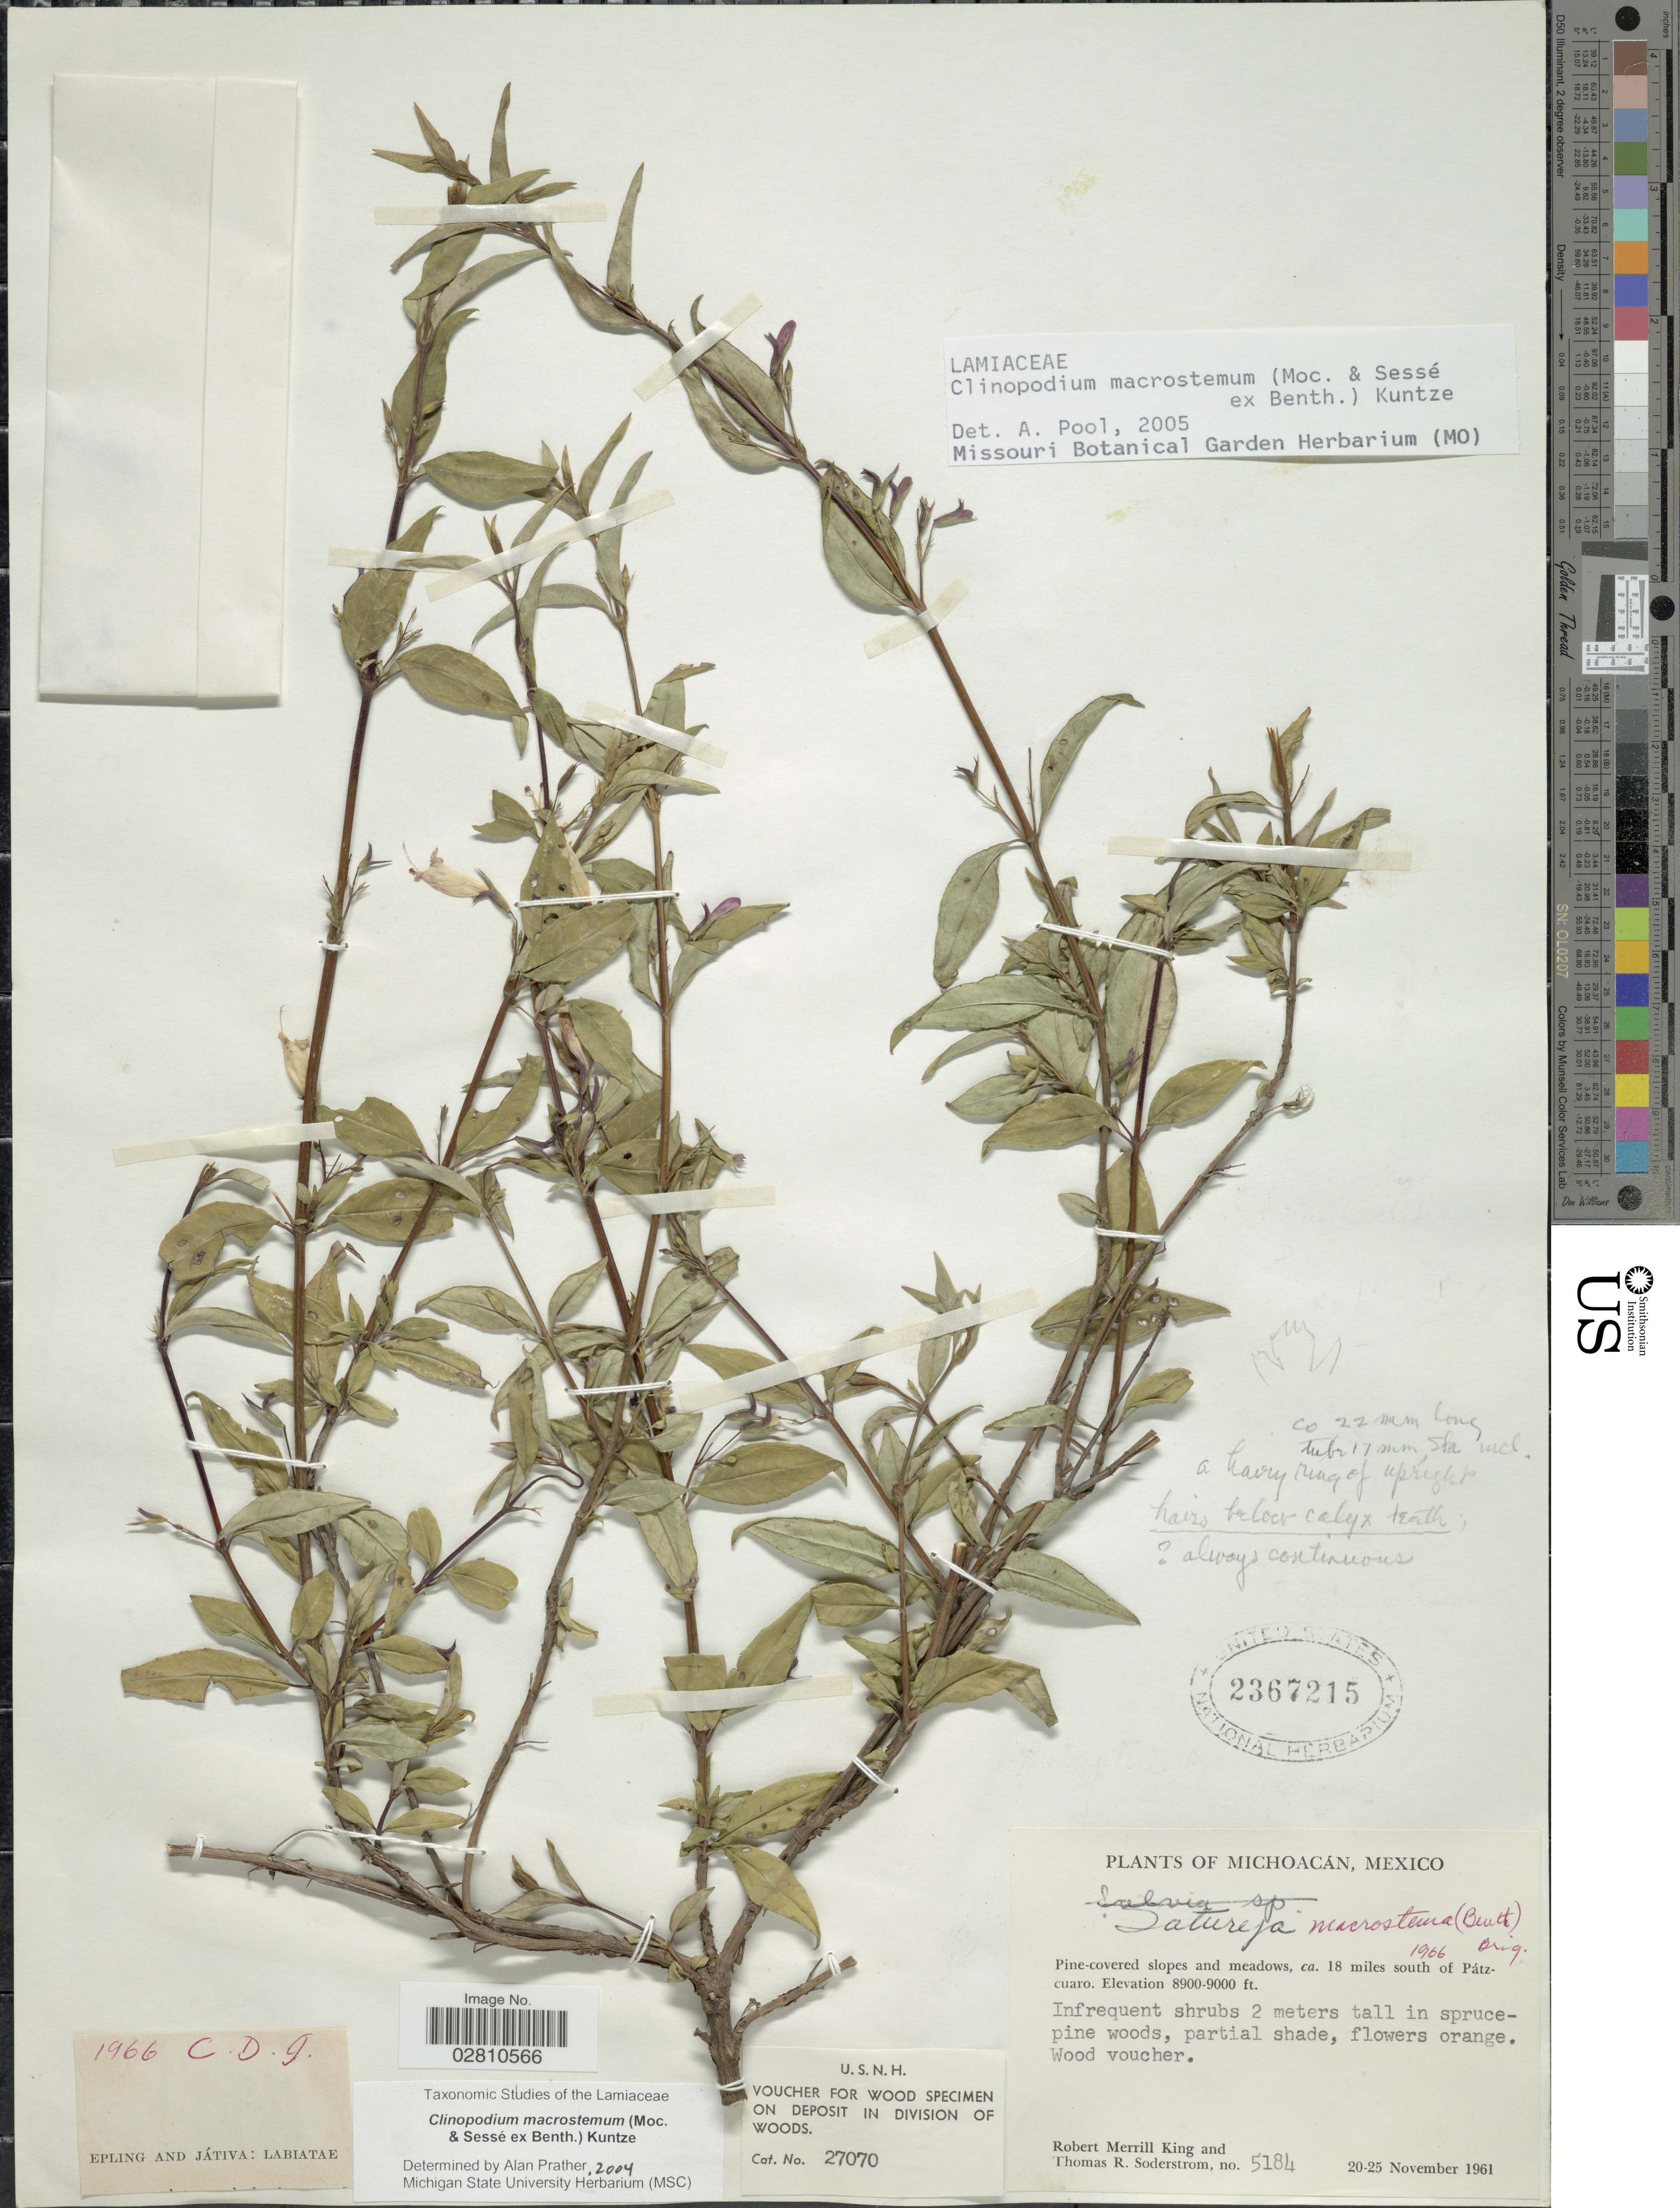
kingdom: Plantae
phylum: Tracheophyta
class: Magnoliopsida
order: Lamiales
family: Lamiaceae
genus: Clinopodium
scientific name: Clinopodium macrostemum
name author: (Moc. & Sessé ex Benth.) Kuntze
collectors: R. M. King & T. R. Soderstrom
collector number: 5184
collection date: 1961-11-20/1961-11-25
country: Mexico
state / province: Michoacán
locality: Ca. 18 miles south of Pátzcuaro.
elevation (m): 2713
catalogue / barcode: US 2367215